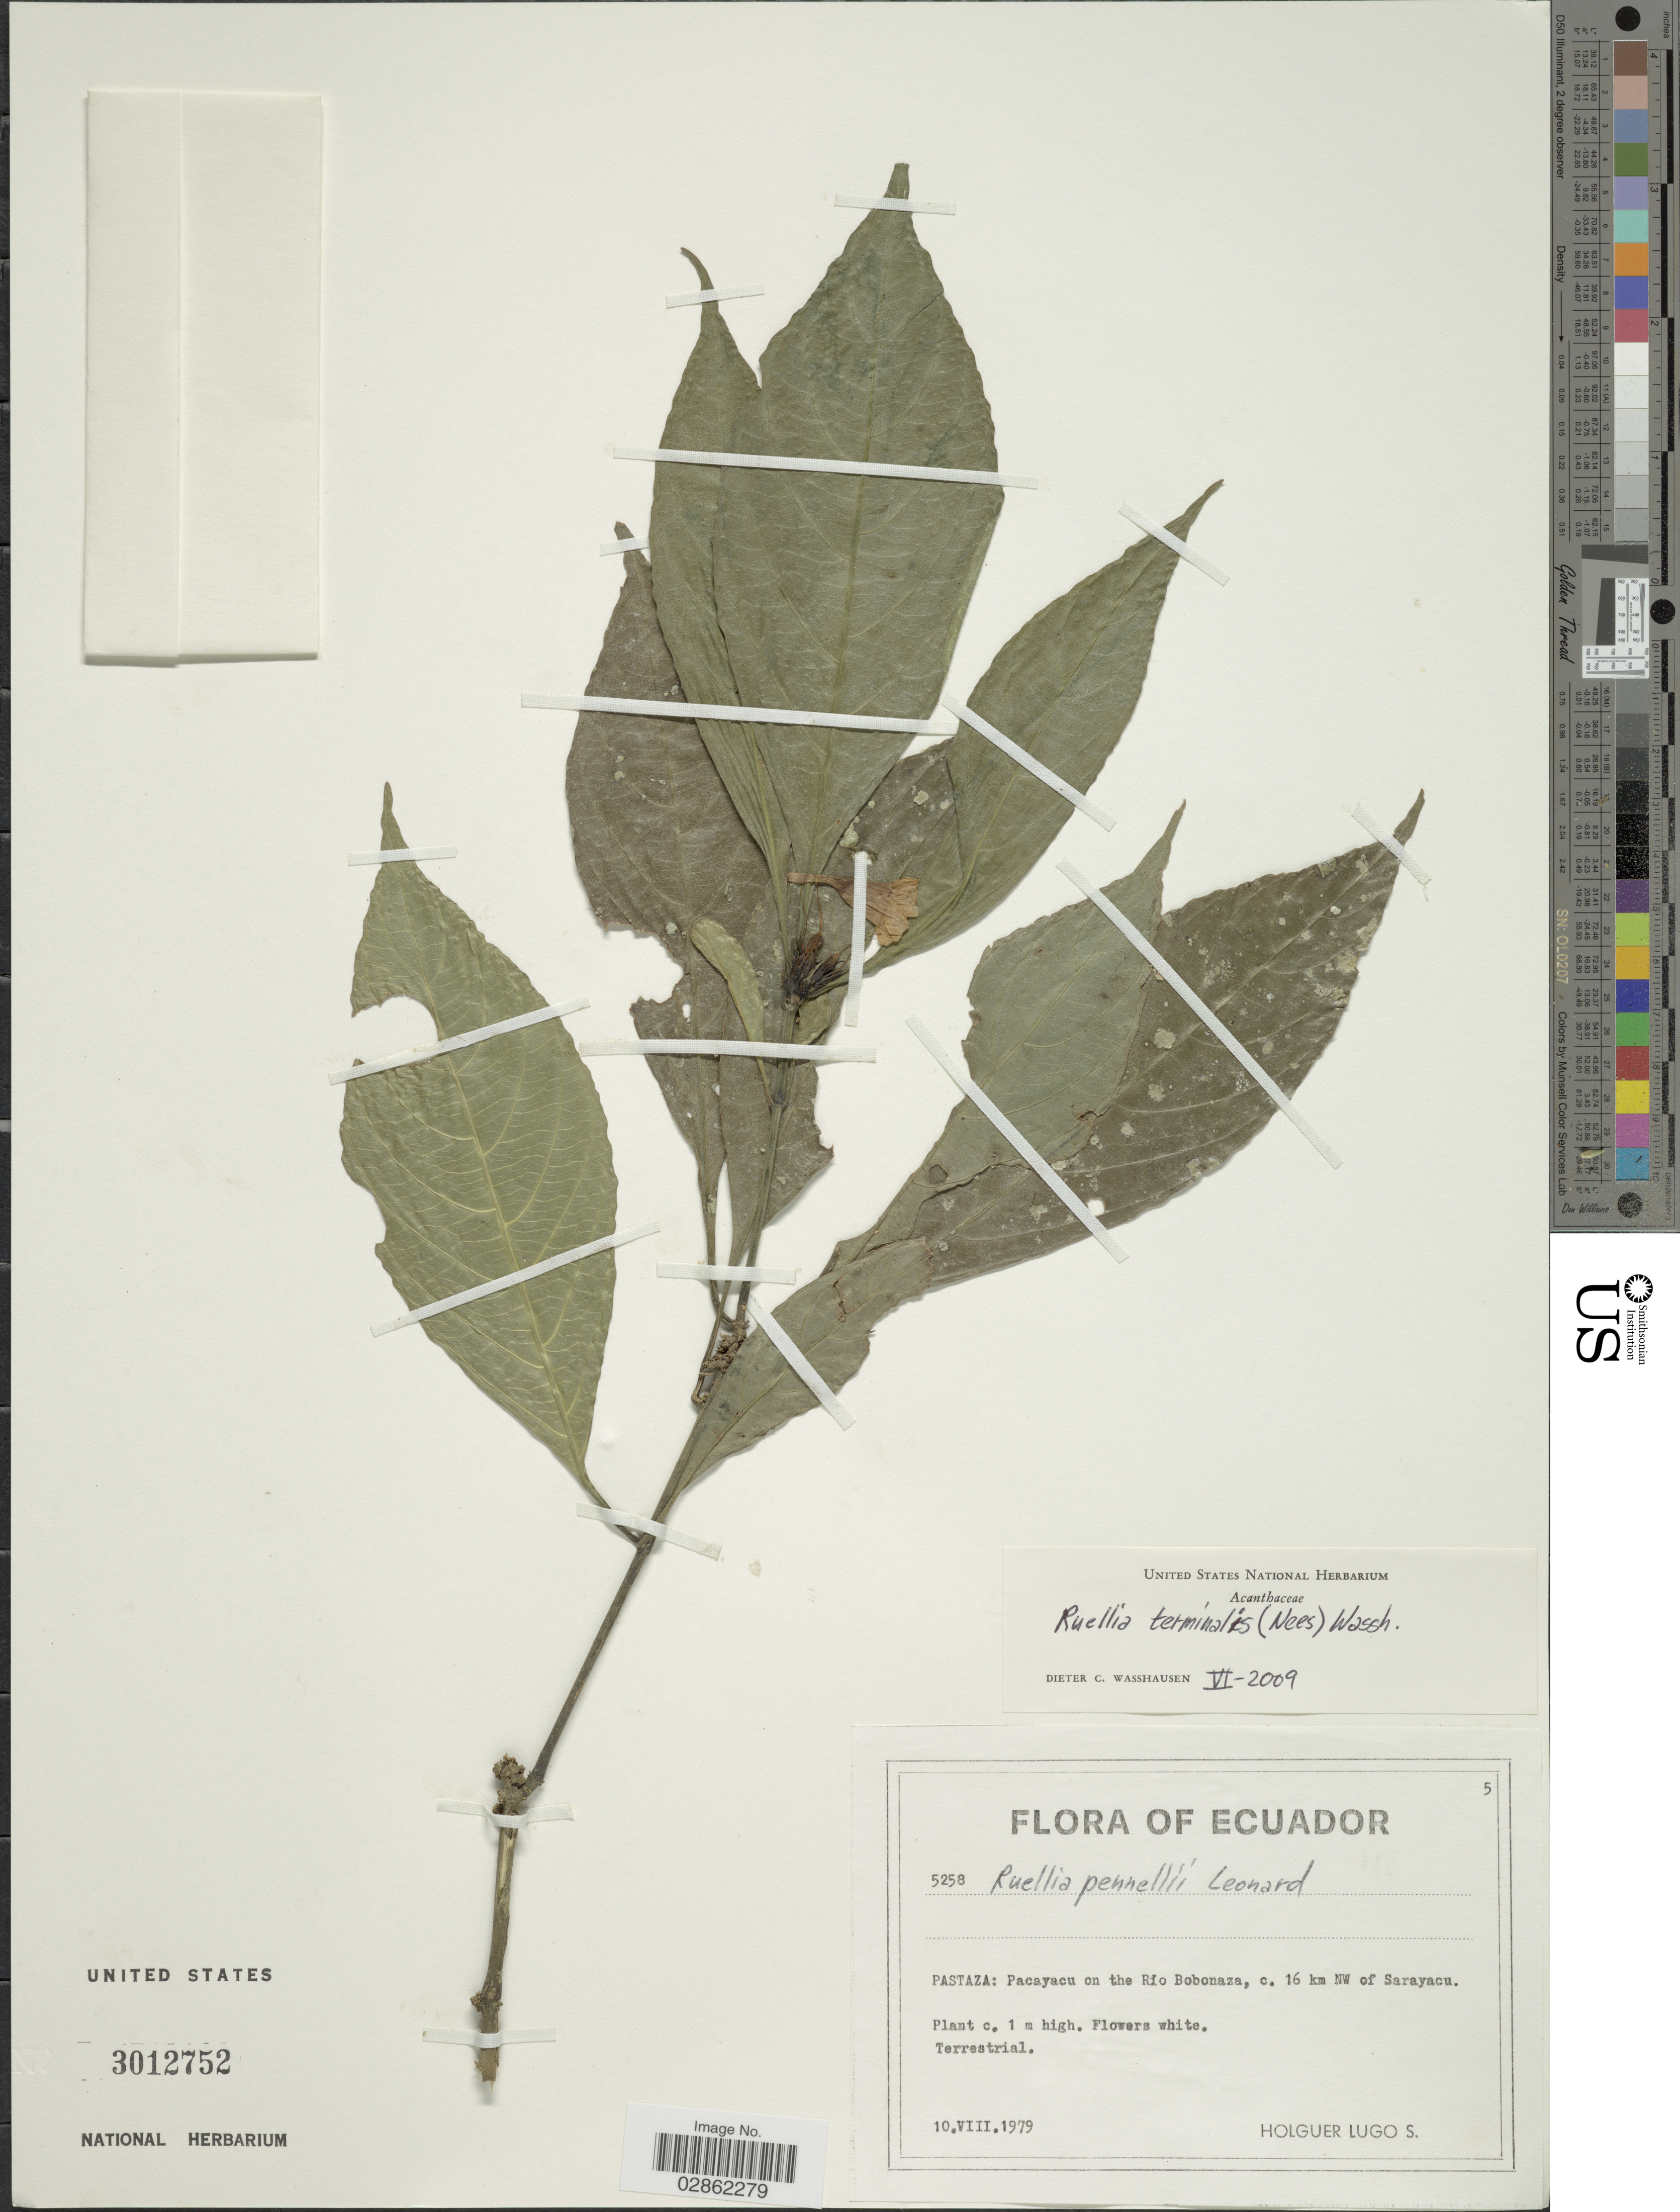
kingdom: Plantae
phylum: Tracheophyta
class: Magnoliopsida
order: Lamiales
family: Acanthaceae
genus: Ruellia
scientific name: Ruellia terminalis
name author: (Nees) Wassh.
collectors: H. Lugo S.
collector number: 5258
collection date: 1979-08-10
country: Ecuador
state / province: Pastaza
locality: Pacayacu on the Rio Bobonaza, c. 16 km NW of Sarayacu.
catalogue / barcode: US 3012752